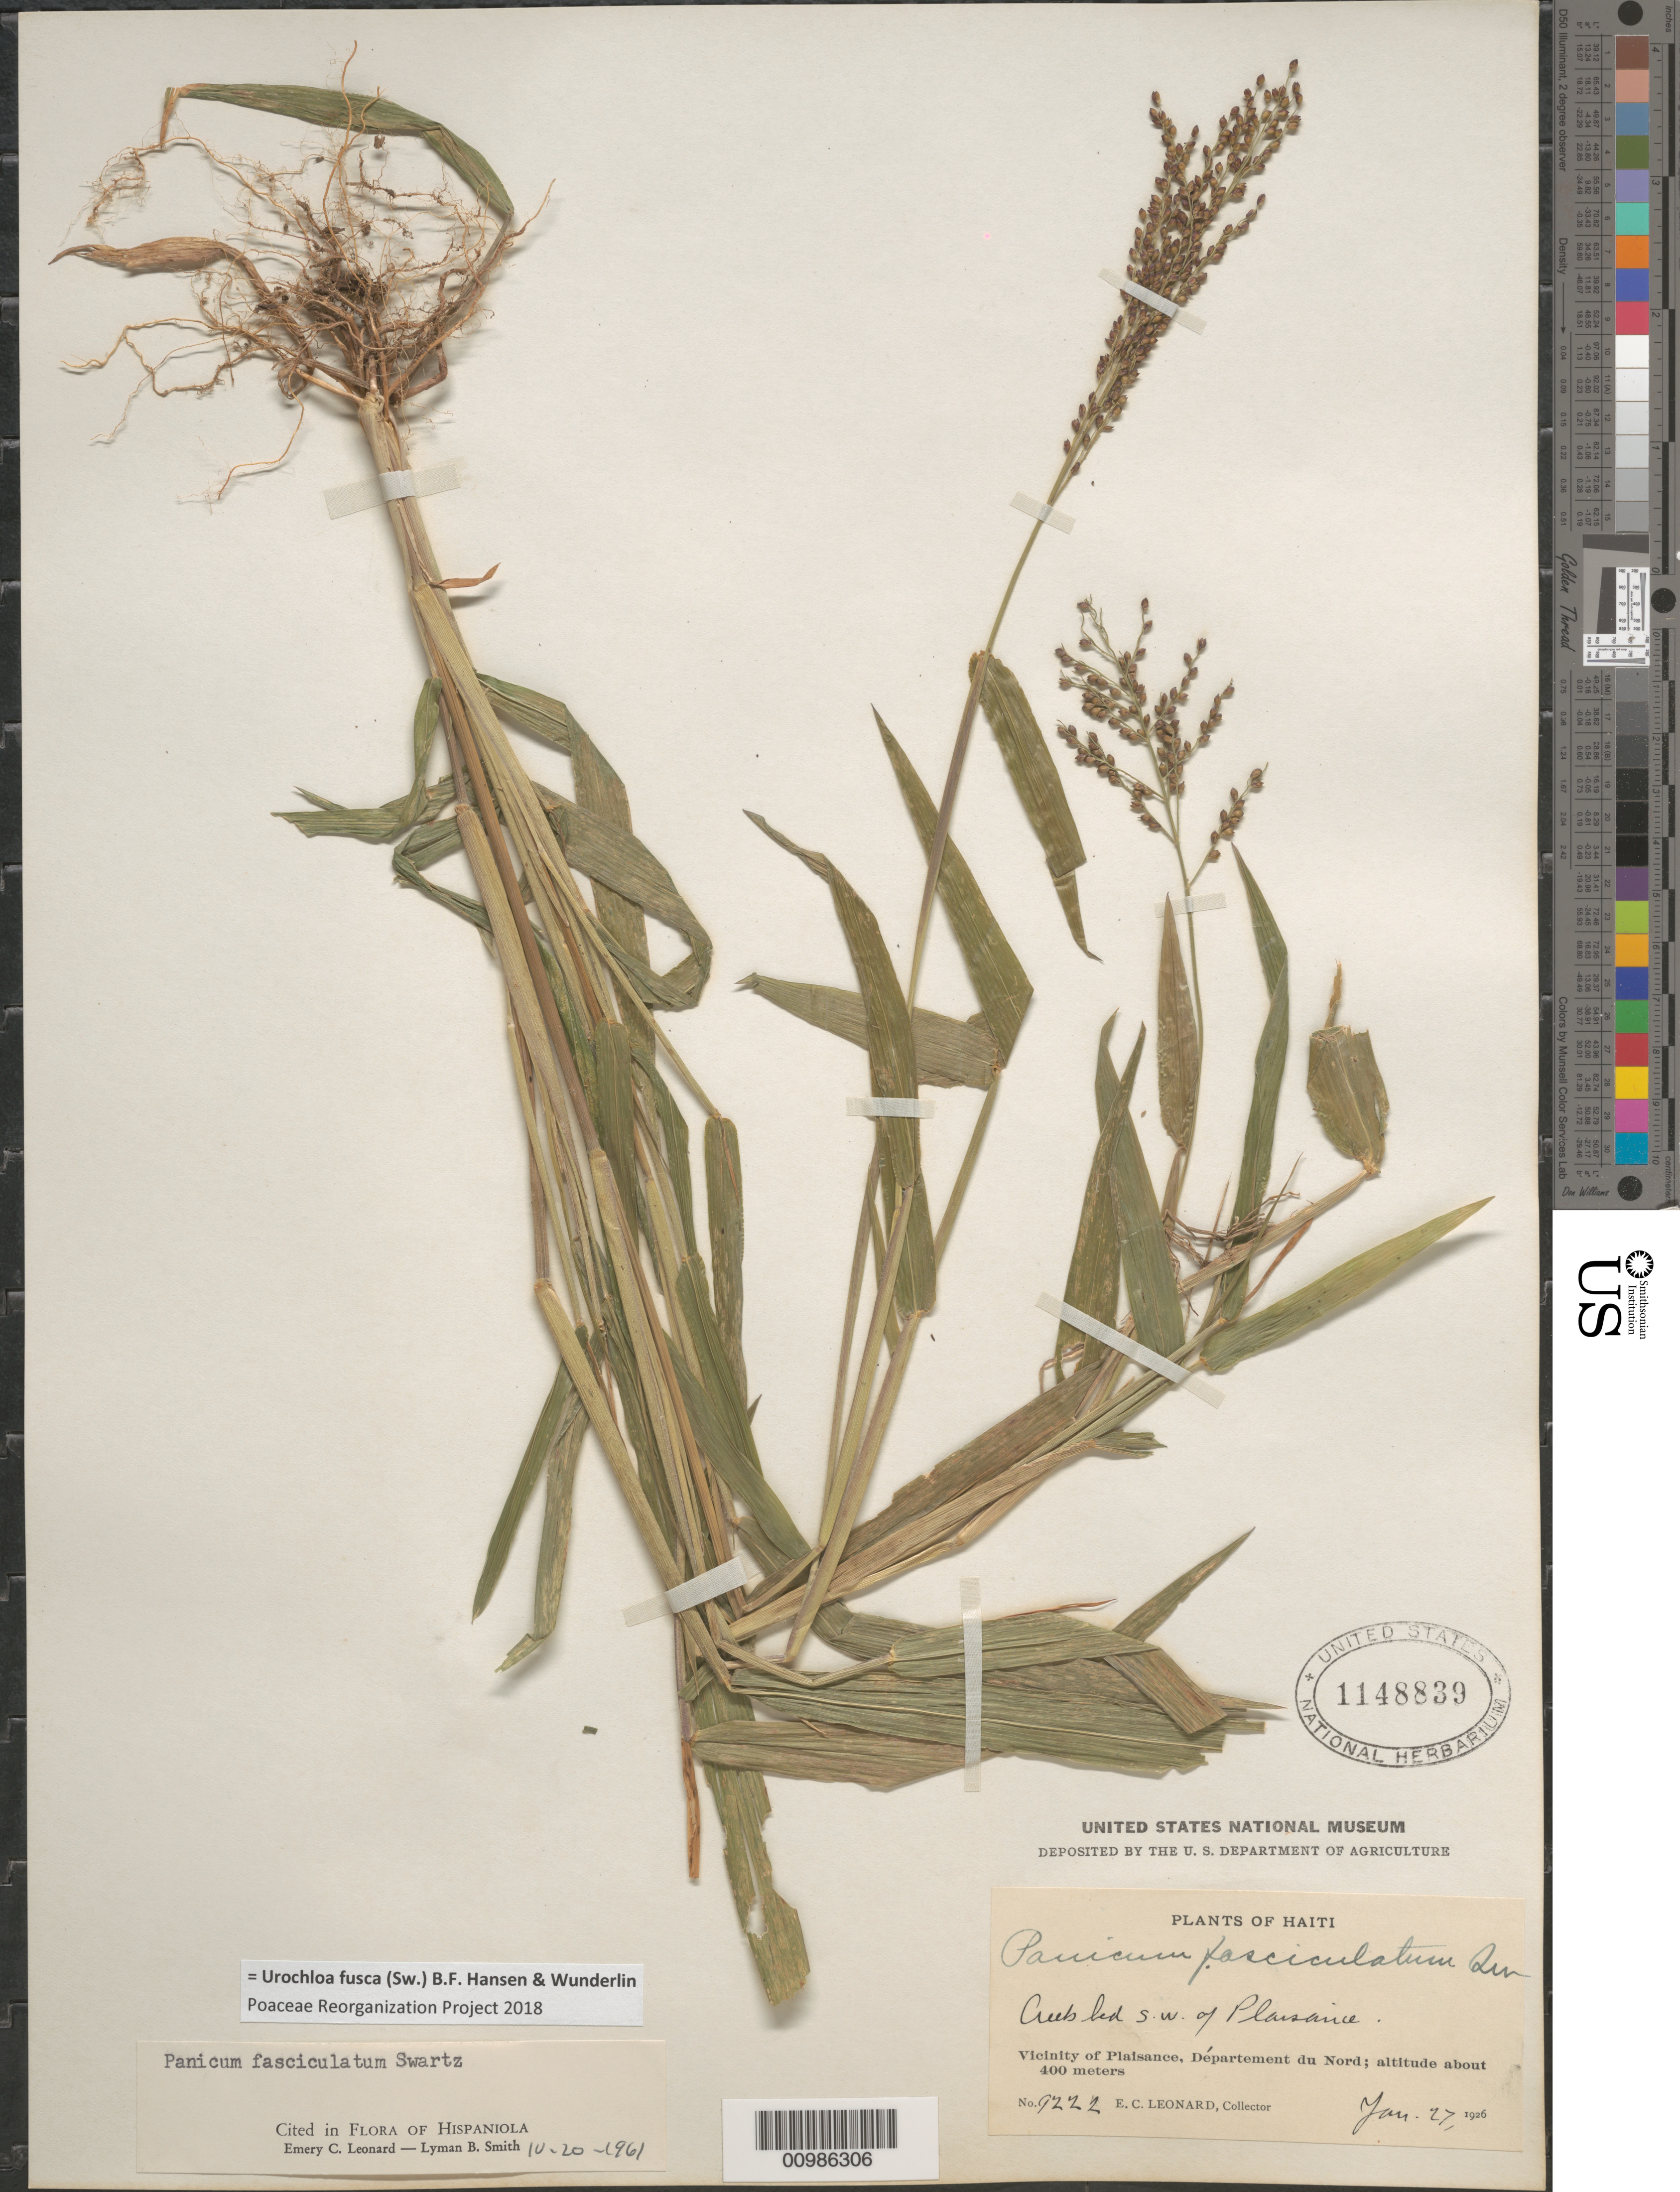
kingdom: Plantae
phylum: Tracheophyta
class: Liliopsida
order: Poales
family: Poaceae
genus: Brachiaria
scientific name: Brachiaria fasciculata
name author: (Sw.) Parodi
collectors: E. C. Leonard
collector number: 9222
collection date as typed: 27 Jan 1926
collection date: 1926-01-27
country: Haiti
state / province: Nord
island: Hispaniola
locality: Vicinity of Plaisance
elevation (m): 400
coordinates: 0 N, 0 E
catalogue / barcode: US 1148839